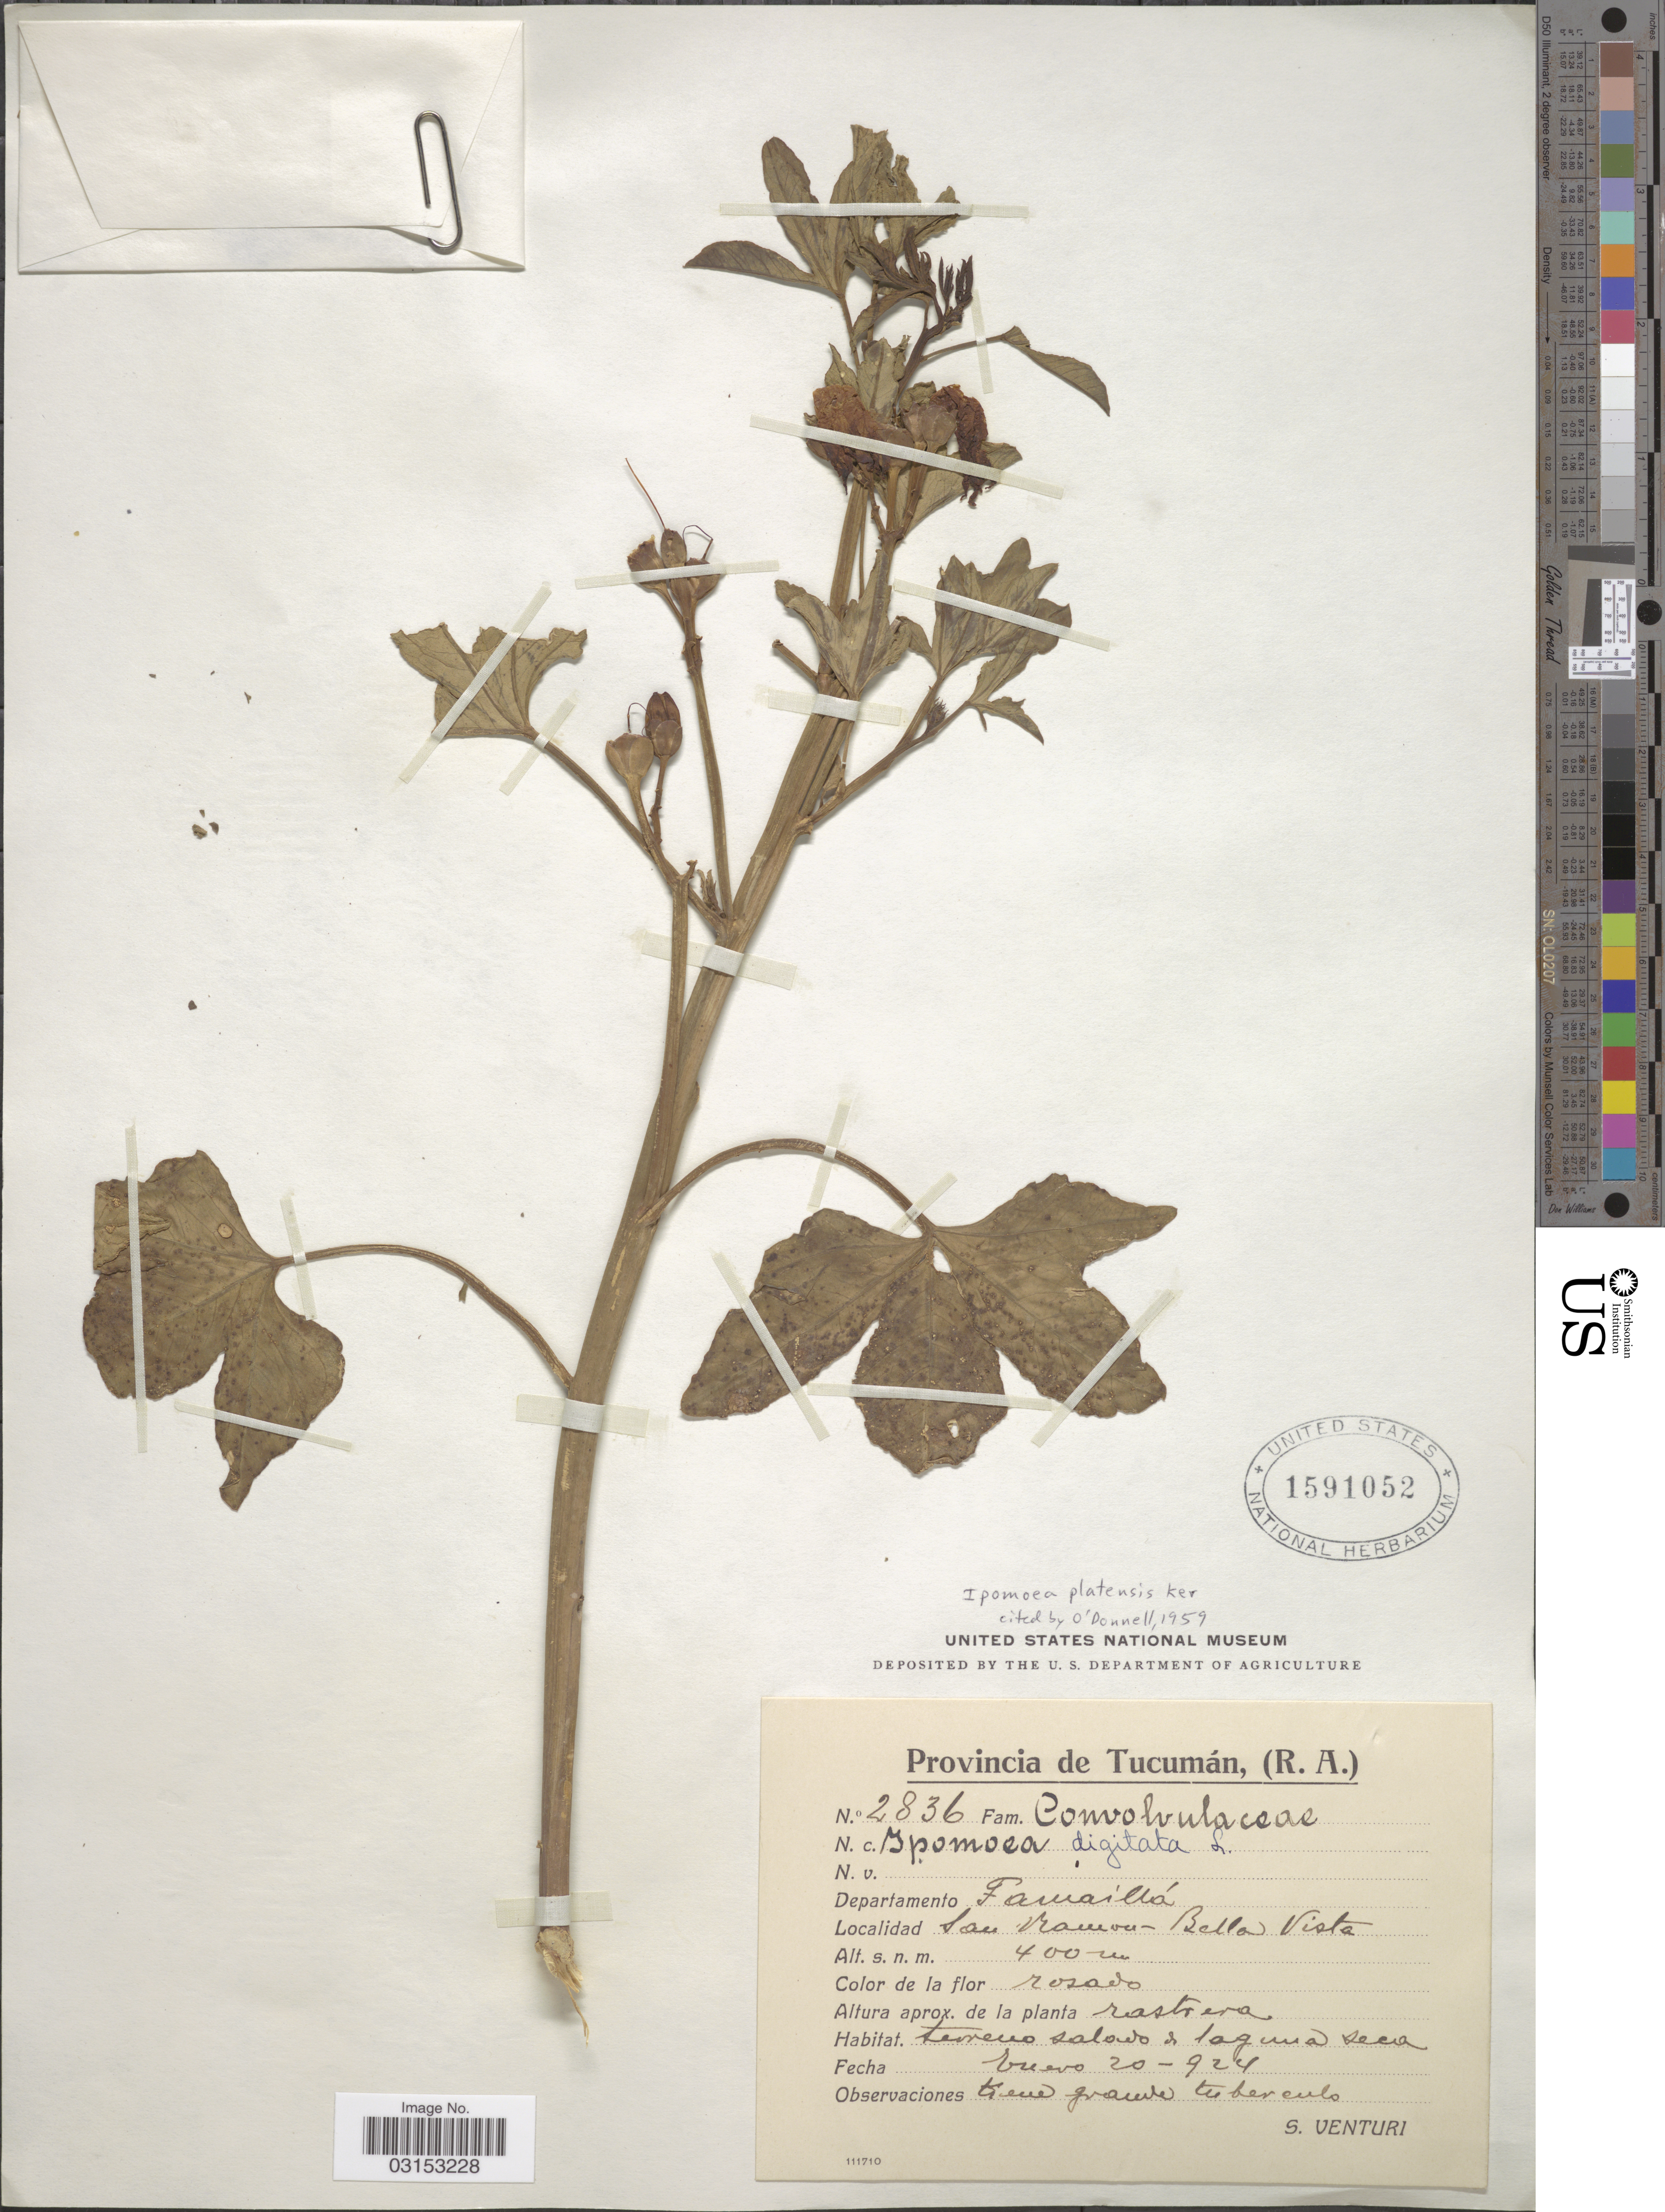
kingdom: Plantae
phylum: Tracheophyta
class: Magnoliopsida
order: Solanales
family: Convolvulaceae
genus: Ipomoea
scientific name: Ipomoea platensis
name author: Ker Gawl.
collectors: S. Venturi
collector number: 2836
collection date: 1924-01-20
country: Argentina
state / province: Tucuman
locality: Departamento Famaillá, San Ramon - Bella Vista.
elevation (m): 400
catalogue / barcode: US 1591052